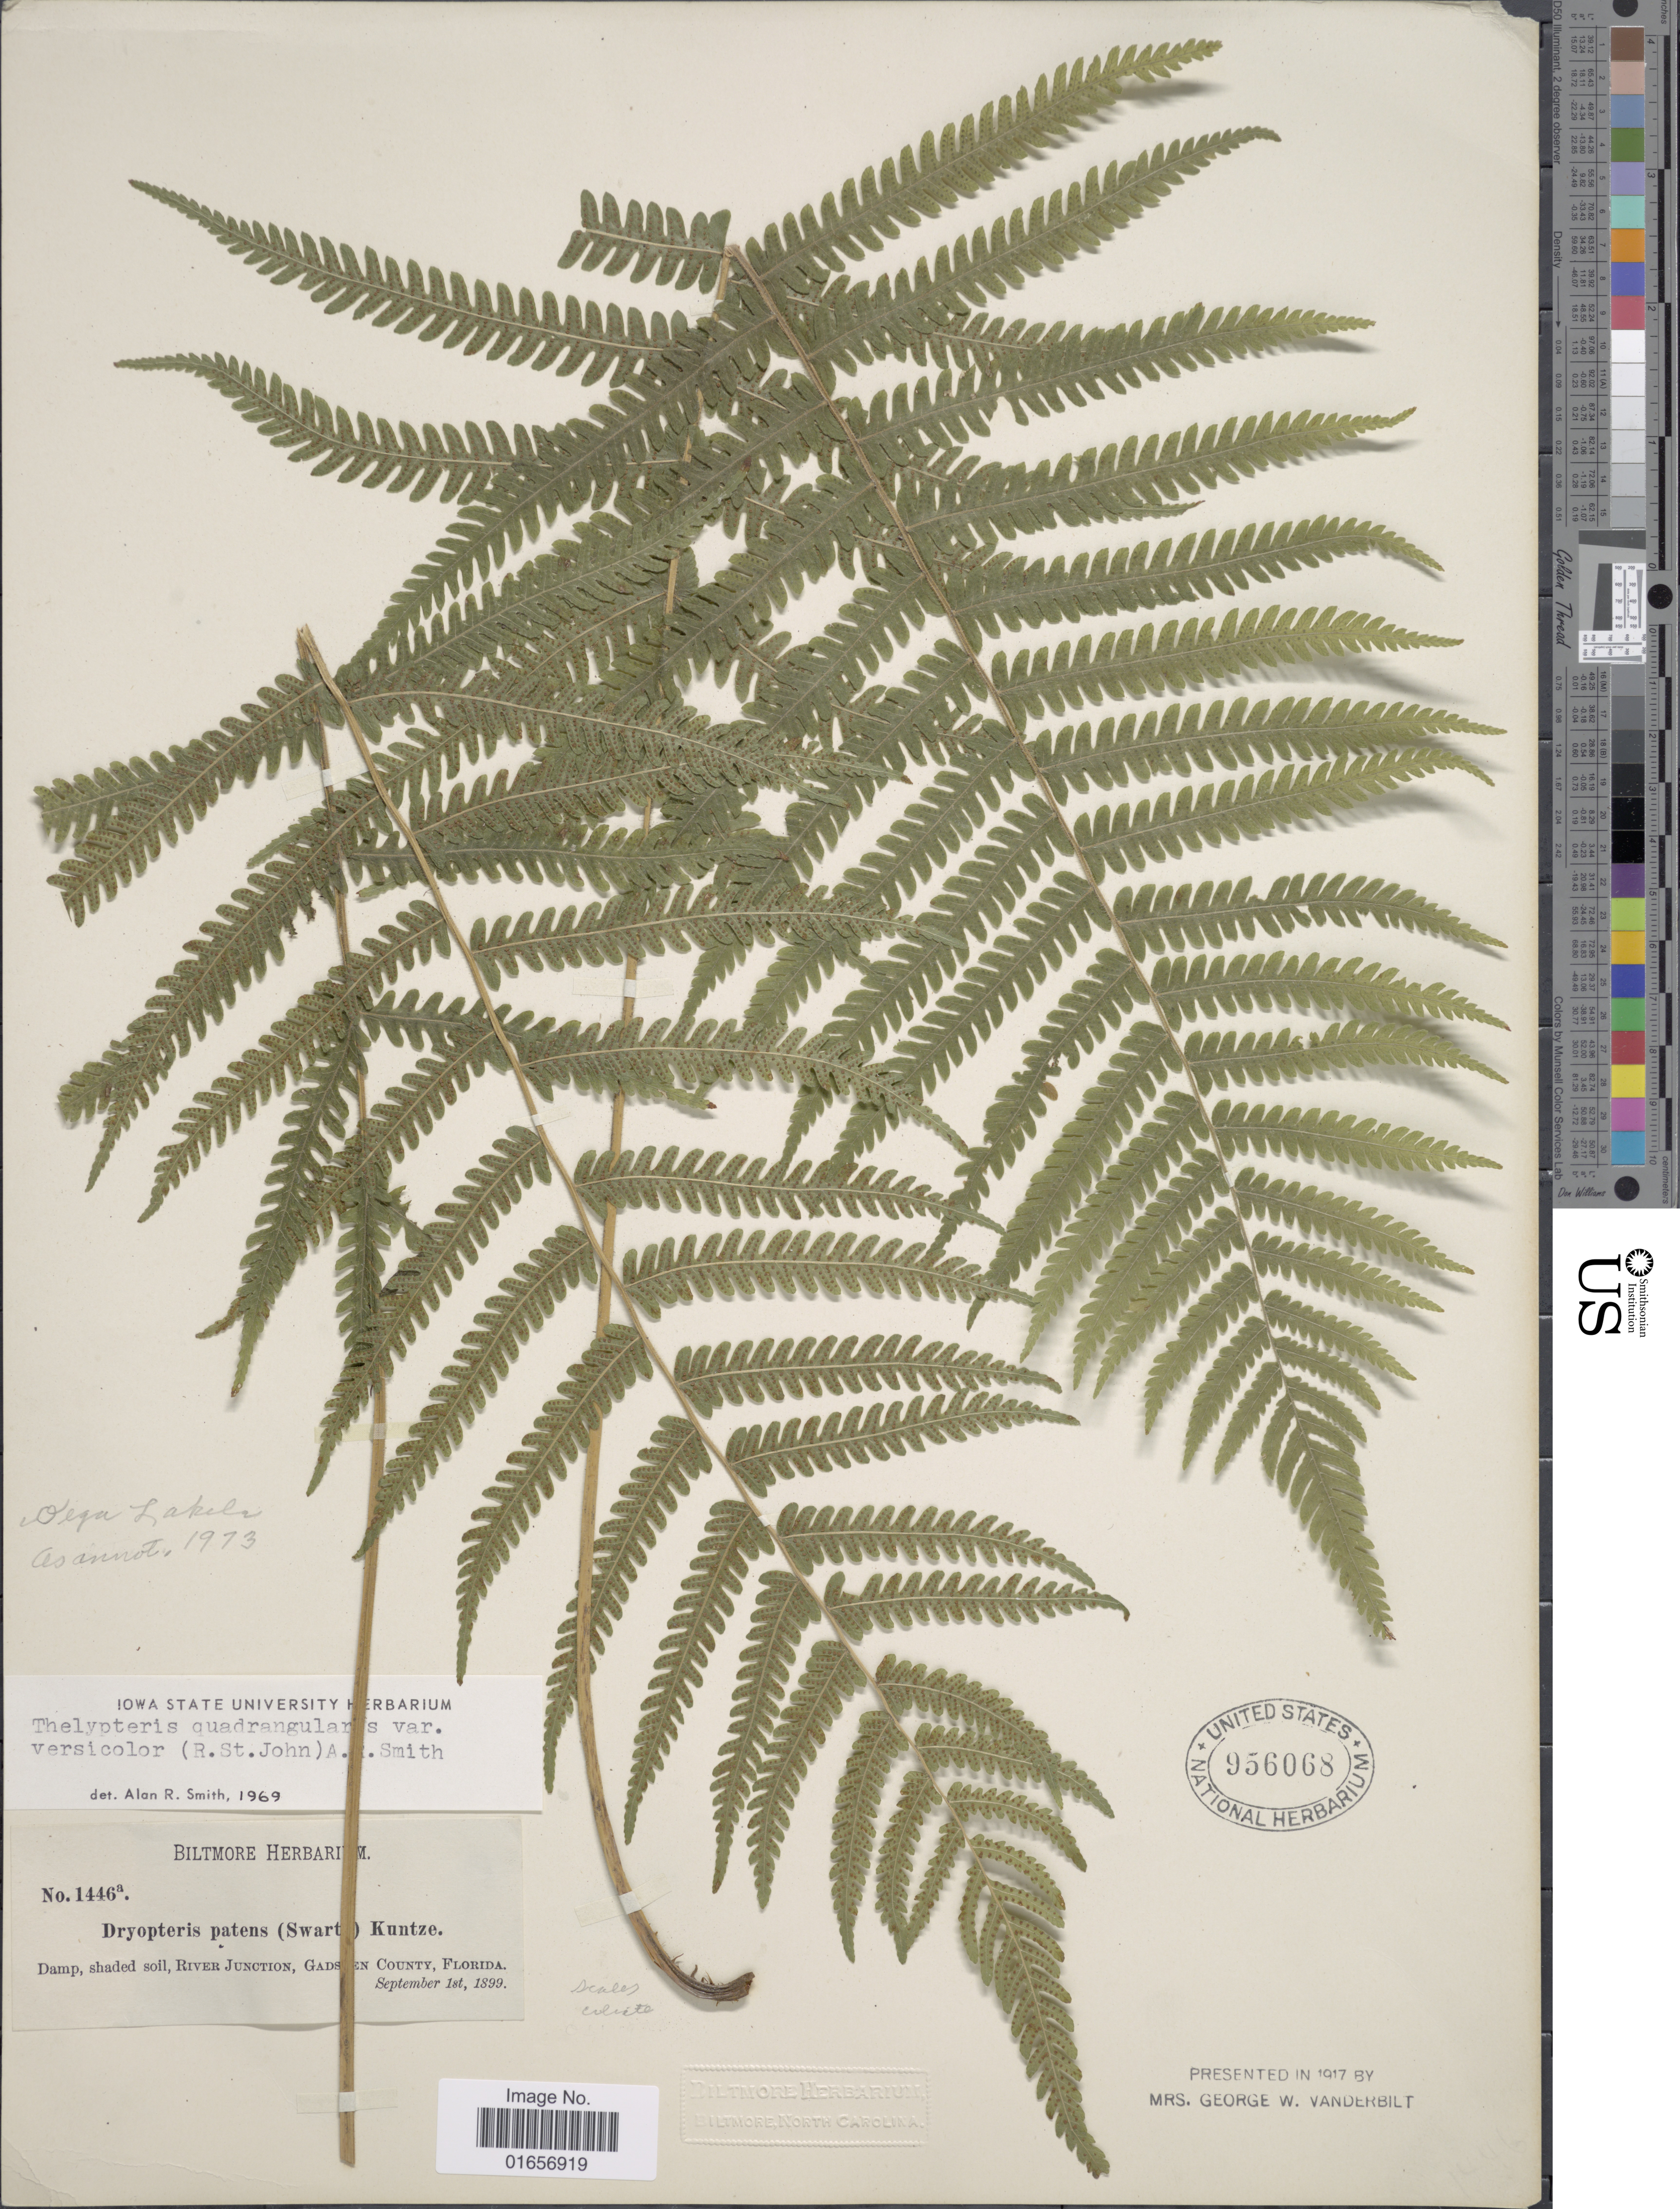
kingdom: Plantae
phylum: Tracheophyta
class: Polypodiopsida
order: Polypodiales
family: Thelypteridaceae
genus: Christella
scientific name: Christella hispidula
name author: (Decne.) Holttum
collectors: ex herb. Biltmore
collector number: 1446a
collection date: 1899-09-01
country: United States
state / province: Florida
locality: River Junction, Gadsen County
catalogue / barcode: US 956068